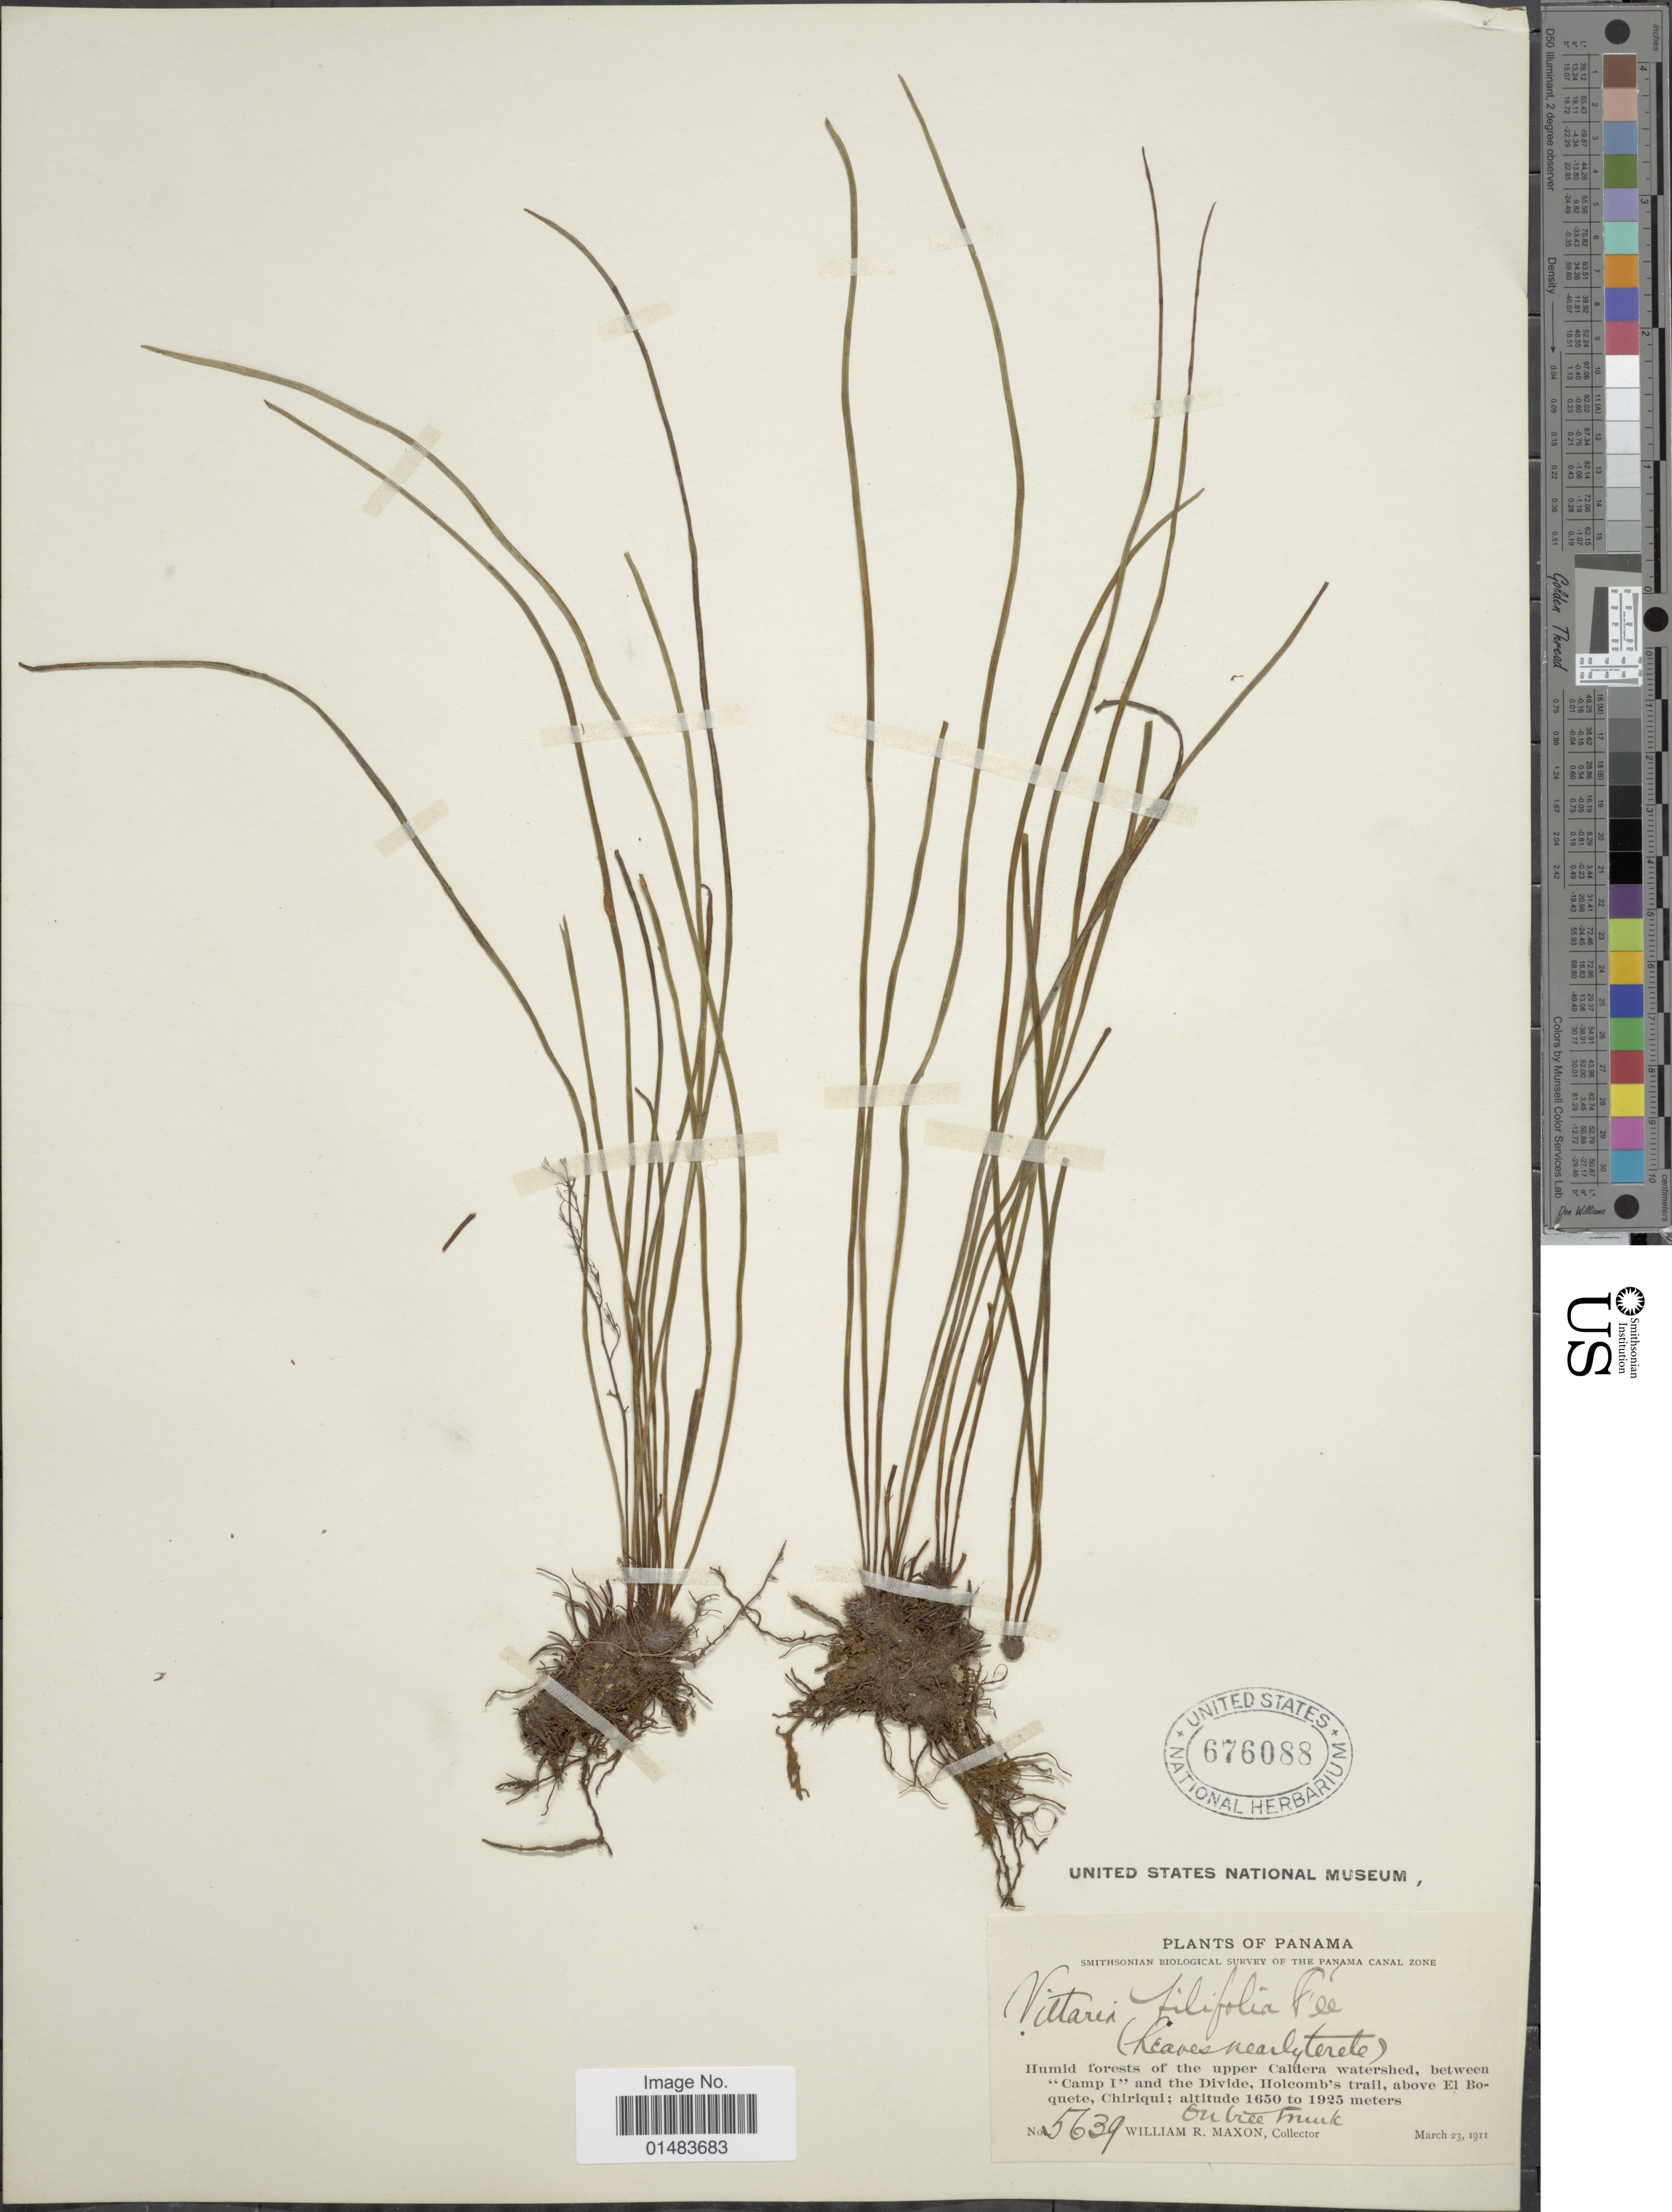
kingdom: Plantae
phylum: Tracheophyta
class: Polypodiopsida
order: Polypodiales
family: Pteridaceae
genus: Vittaria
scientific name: Vittaria graminifolia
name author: Kaulf.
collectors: W. R. Maxon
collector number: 5639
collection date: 1911-03-23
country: Panama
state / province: Chiriqui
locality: Plants of Panama, Humid forest of the upper Caldera watershed, between " Camp 1 " and the Divide, Holcomb's trail, above El Boquete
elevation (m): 1650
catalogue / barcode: US 676088